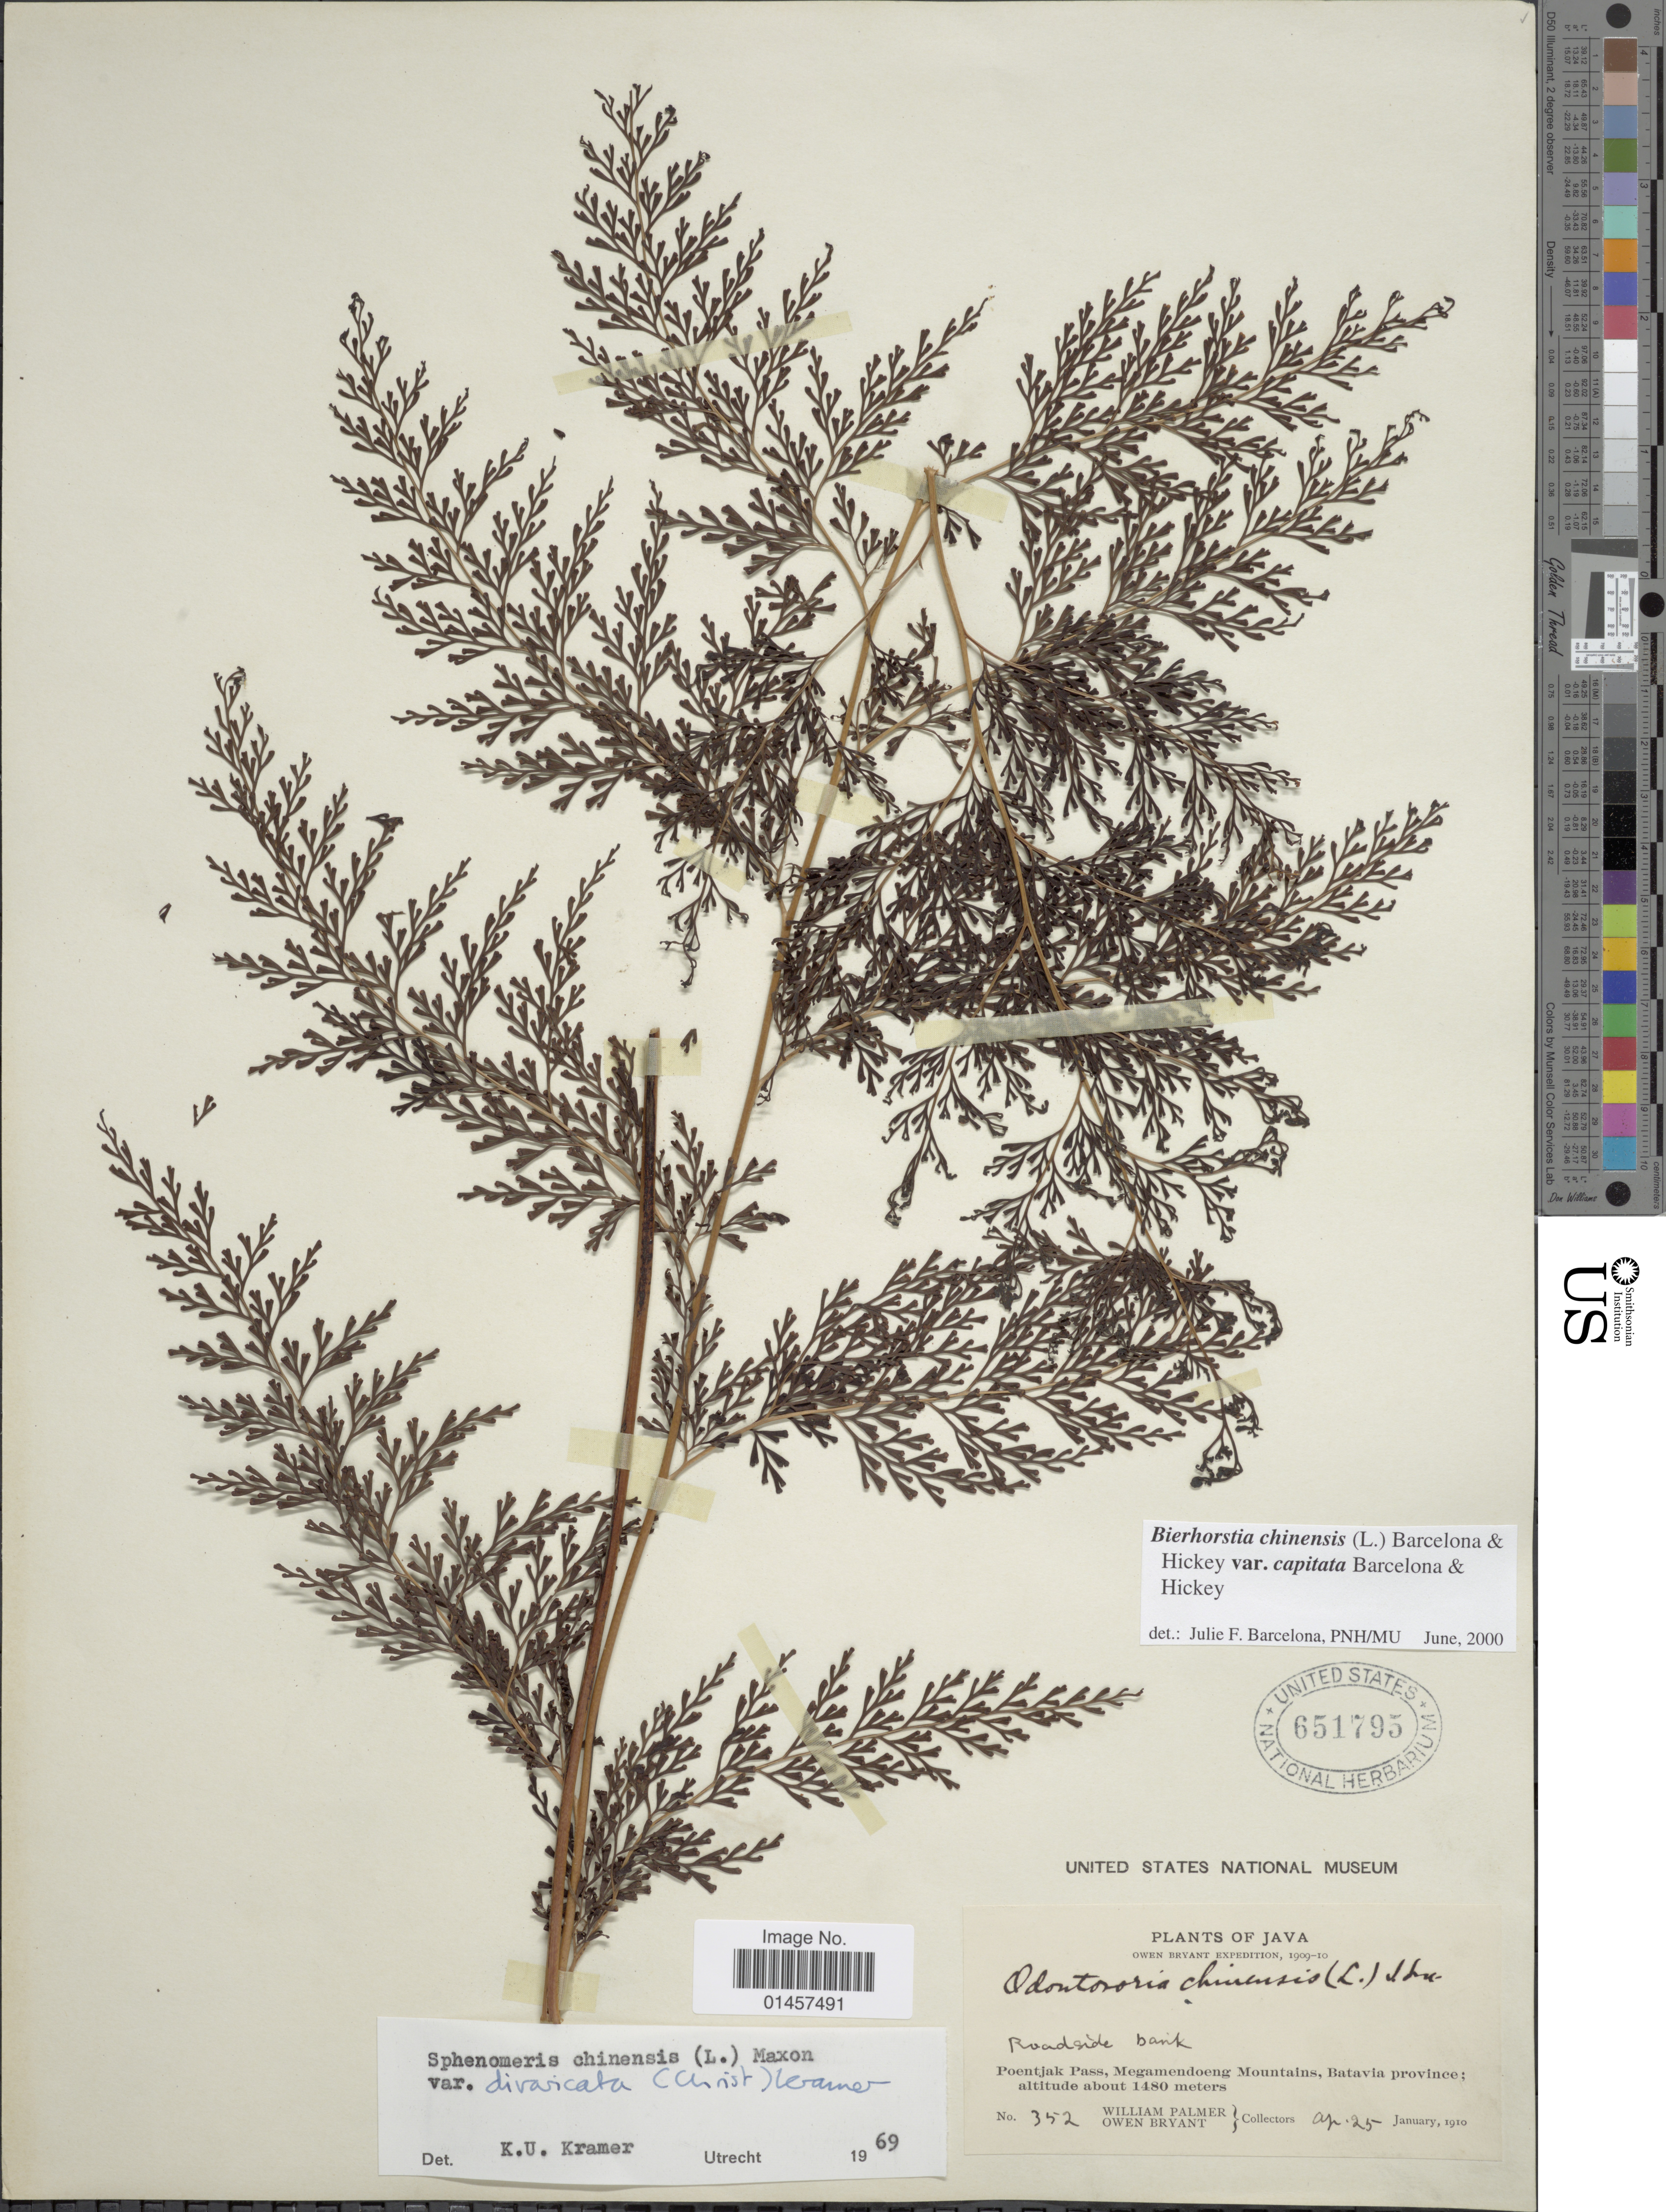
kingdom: Plantae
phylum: Tracheophyta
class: Polypodiopsida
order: Polypodiales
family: Lindsaeaceae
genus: Sphenomeris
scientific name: Sphenomeris chinensis var. divaricata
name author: (Christ) K.U. Kramer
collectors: W. Palmer & O. Bryant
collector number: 352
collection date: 1910-04-25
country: Indonesia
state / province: Java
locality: Java, Poentjak Pass, Megamendoeng Mountains, Batavia Province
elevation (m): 1480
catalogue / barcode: US 651795